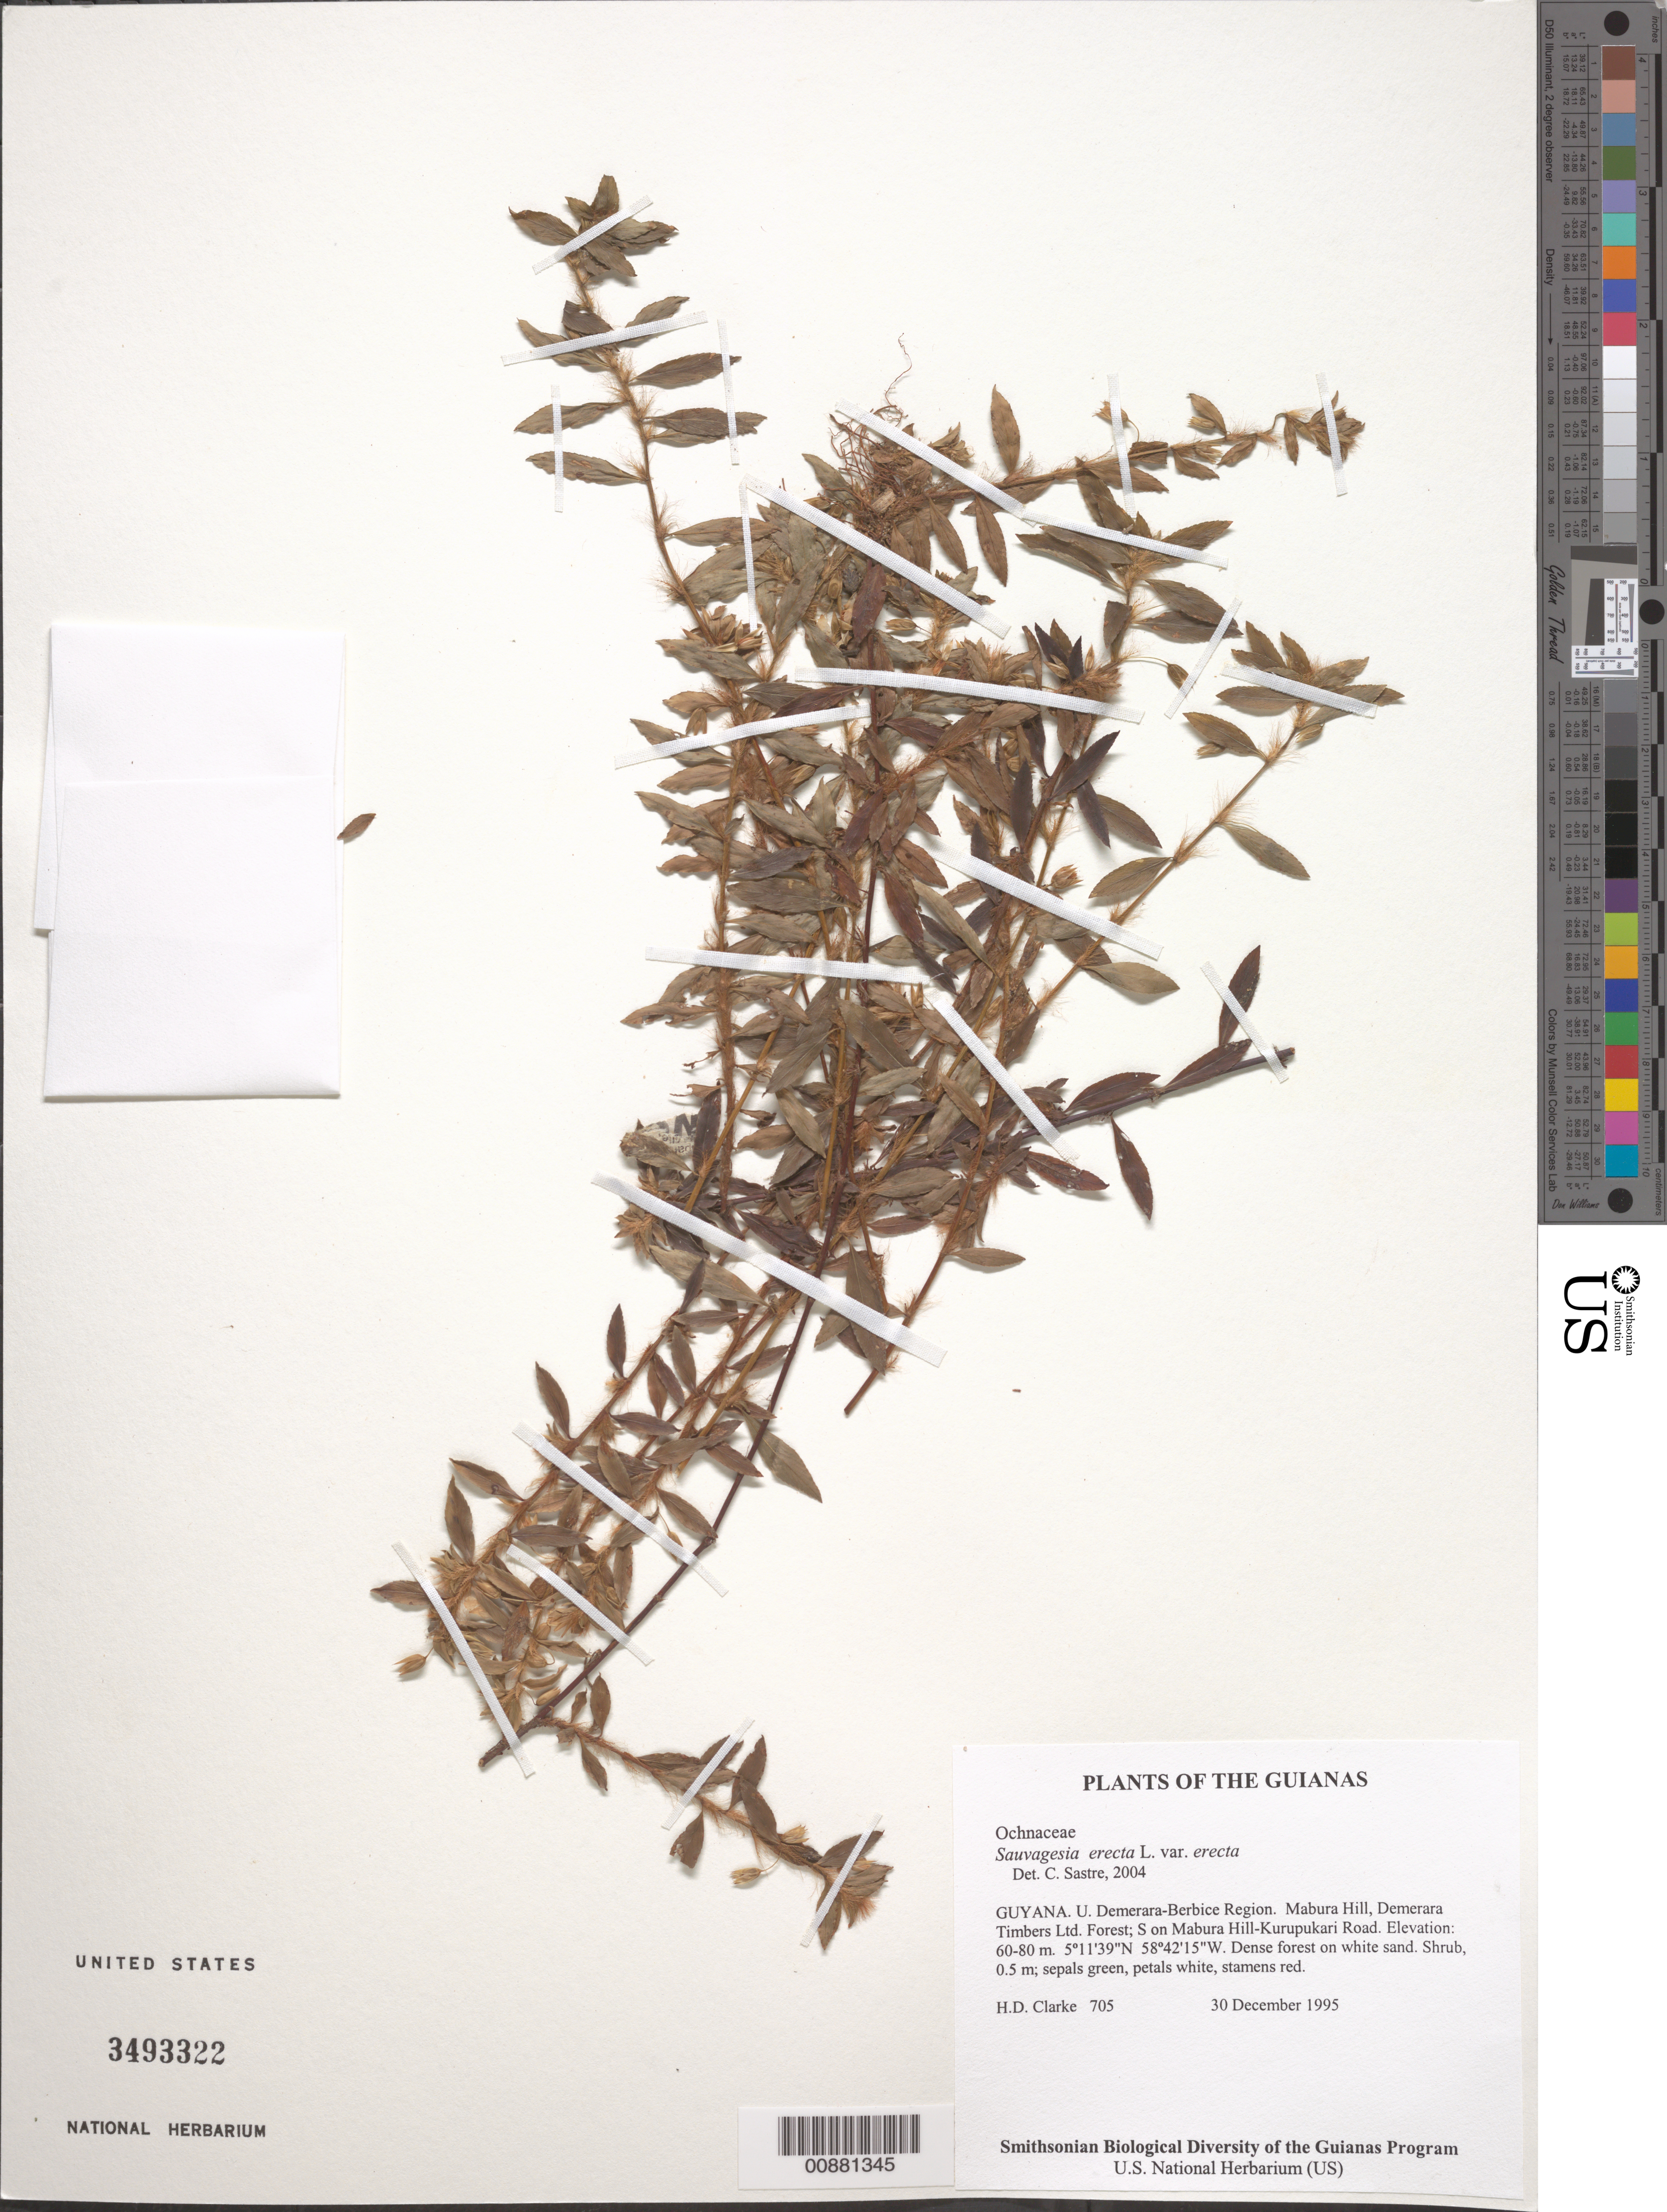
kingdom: Plantae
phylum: Tracheophyta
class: Magnoliopsida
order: Malpighiales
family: Ochnaceae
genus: Sauvagesia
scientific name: Sauvagesia erecta var. erecta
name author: L.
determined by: Sastre, C. H. L.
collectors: H. D. Clarke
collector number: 705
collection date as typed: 30 December 1995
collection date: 1995-12-30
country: Guyana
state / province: U. Demerara-Berbice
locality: Mabura Hill, Demerara Timbers Ltd. Forest; S on Mabura Hill-Kurupukari Road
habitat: Dense forest on white sand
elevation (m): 60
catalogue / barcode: US 3493322